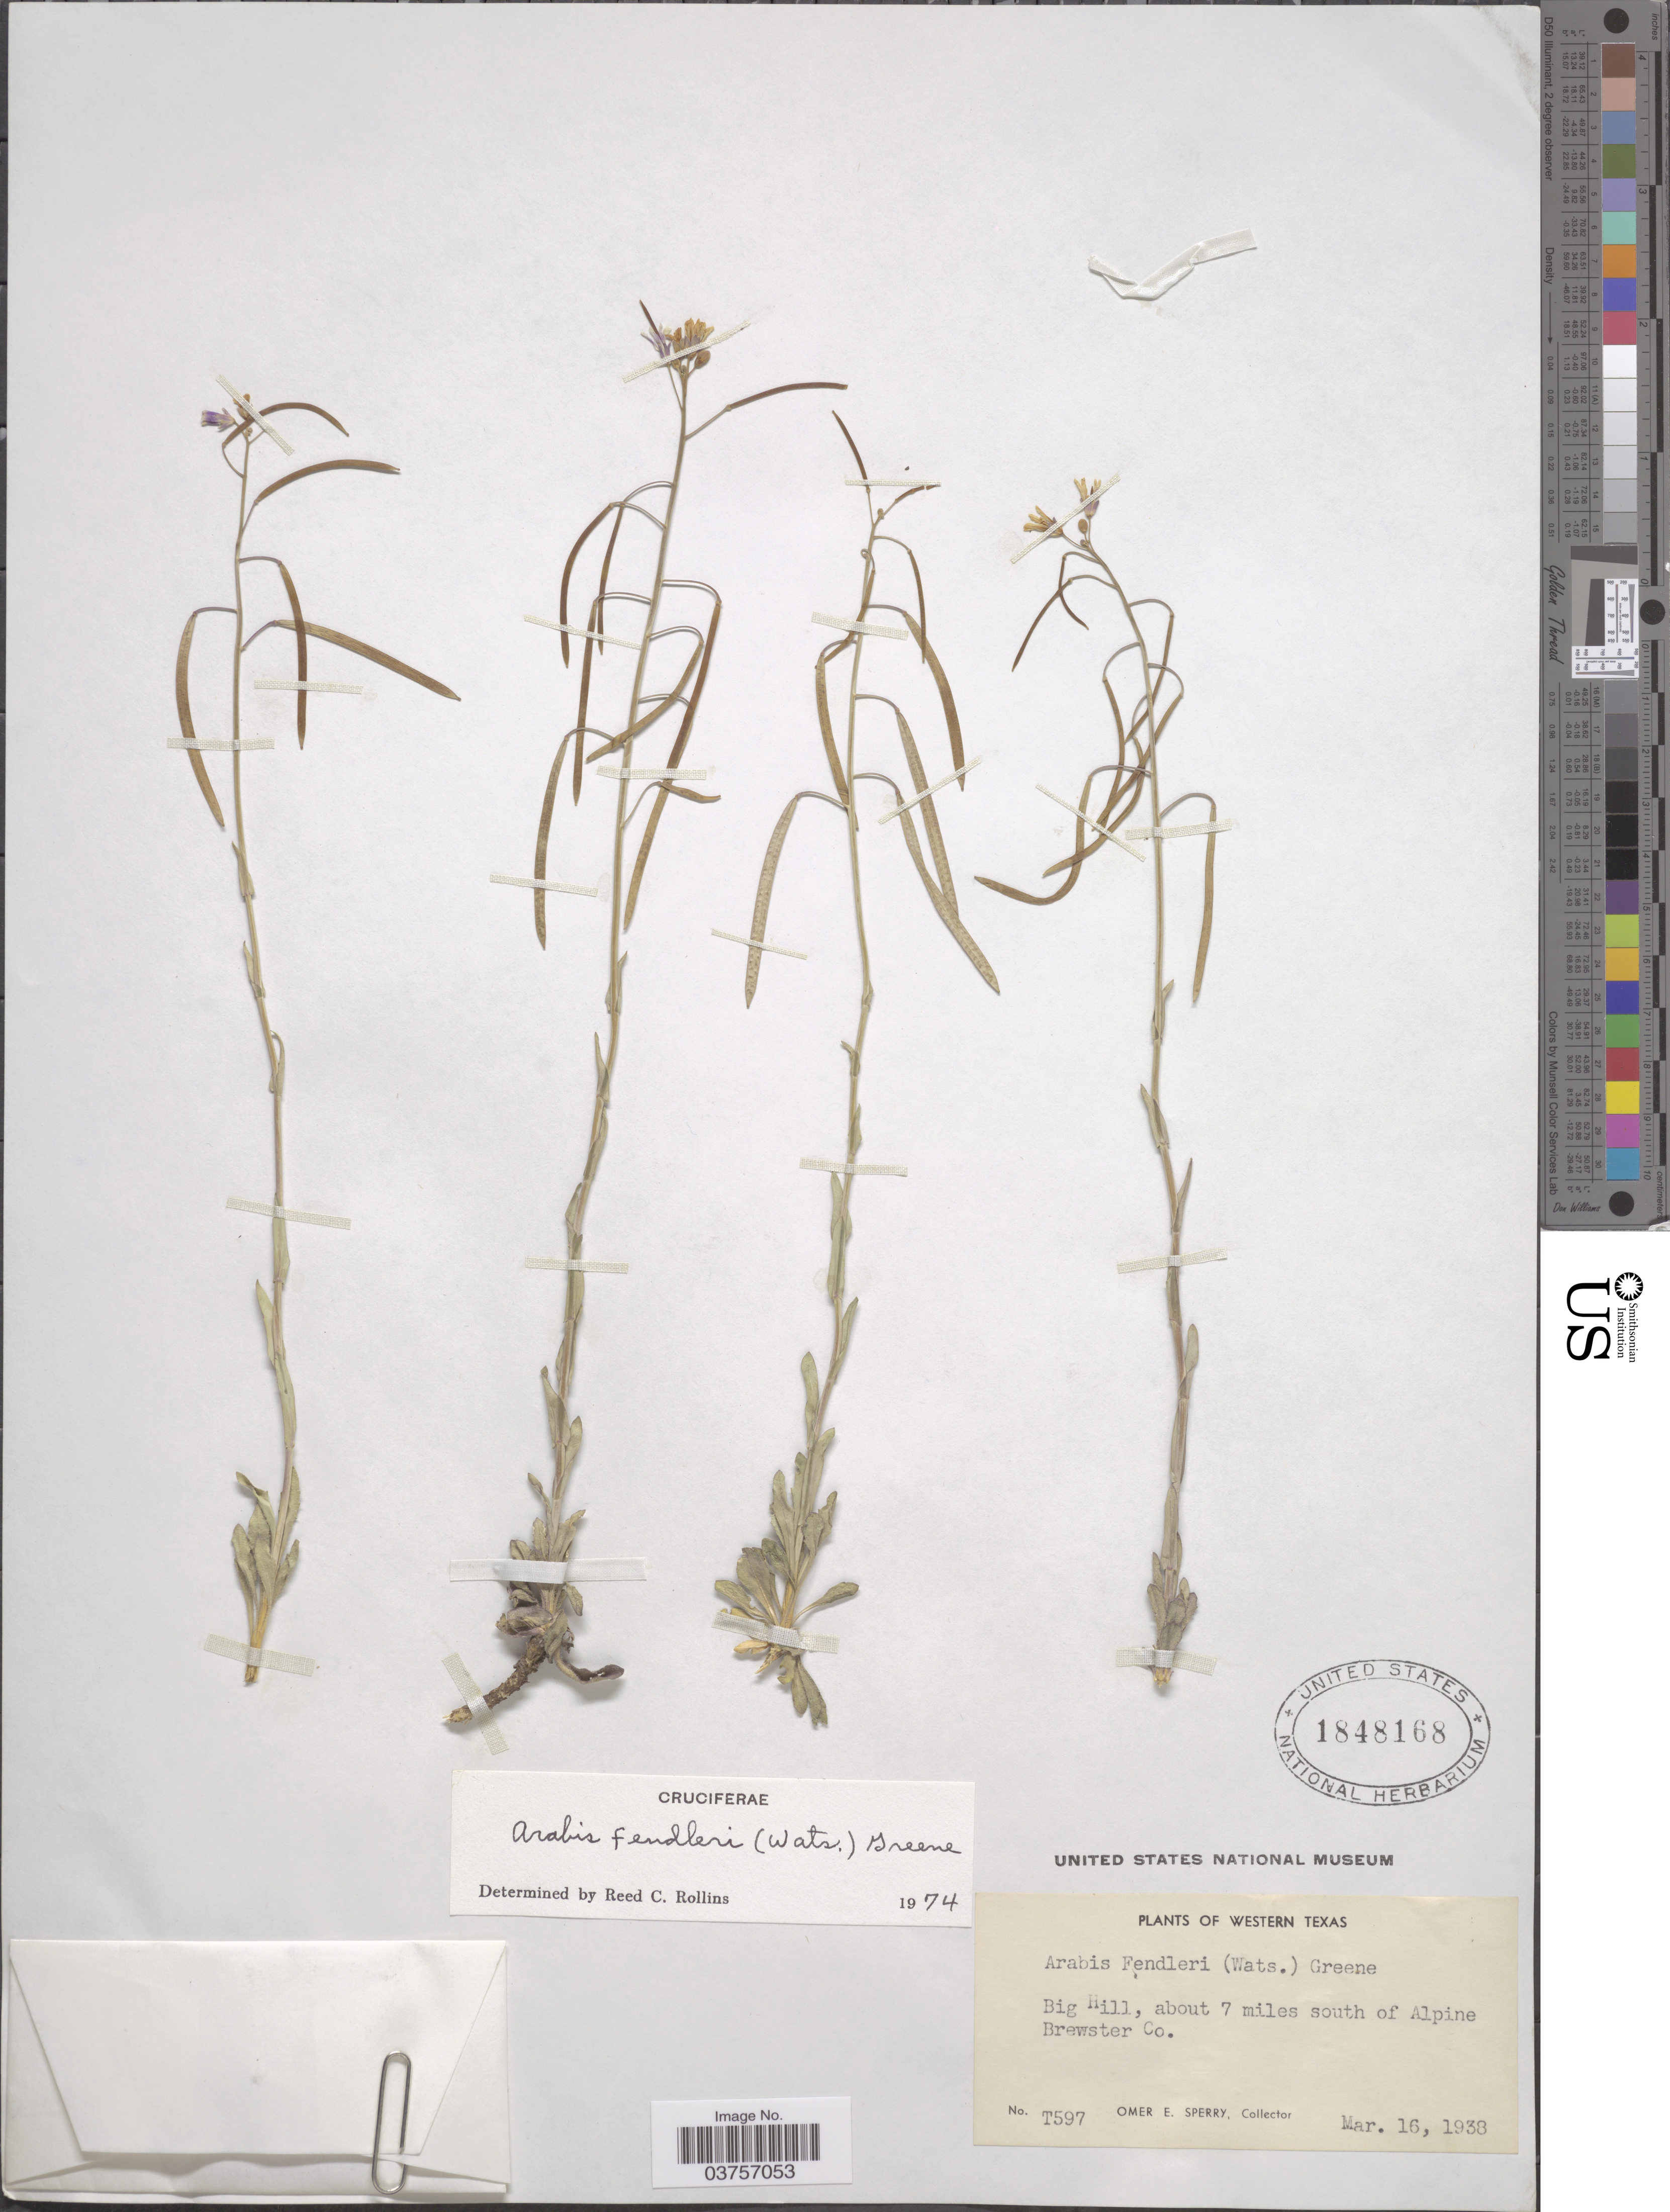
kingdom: Plantae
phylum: Tracheophyta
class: Magnoliopsida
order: Brassicales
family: Brassicaceae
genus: Arabis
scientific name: Arabis fendleri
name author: (S. Watson) Greene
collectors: O. E. Sperry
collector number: T597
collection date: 1938-03-16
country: United States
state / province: Texas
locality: Western Texas. Big Hill, about 7 miles south of Alpine Brewster Co.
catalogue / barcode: US 1848168